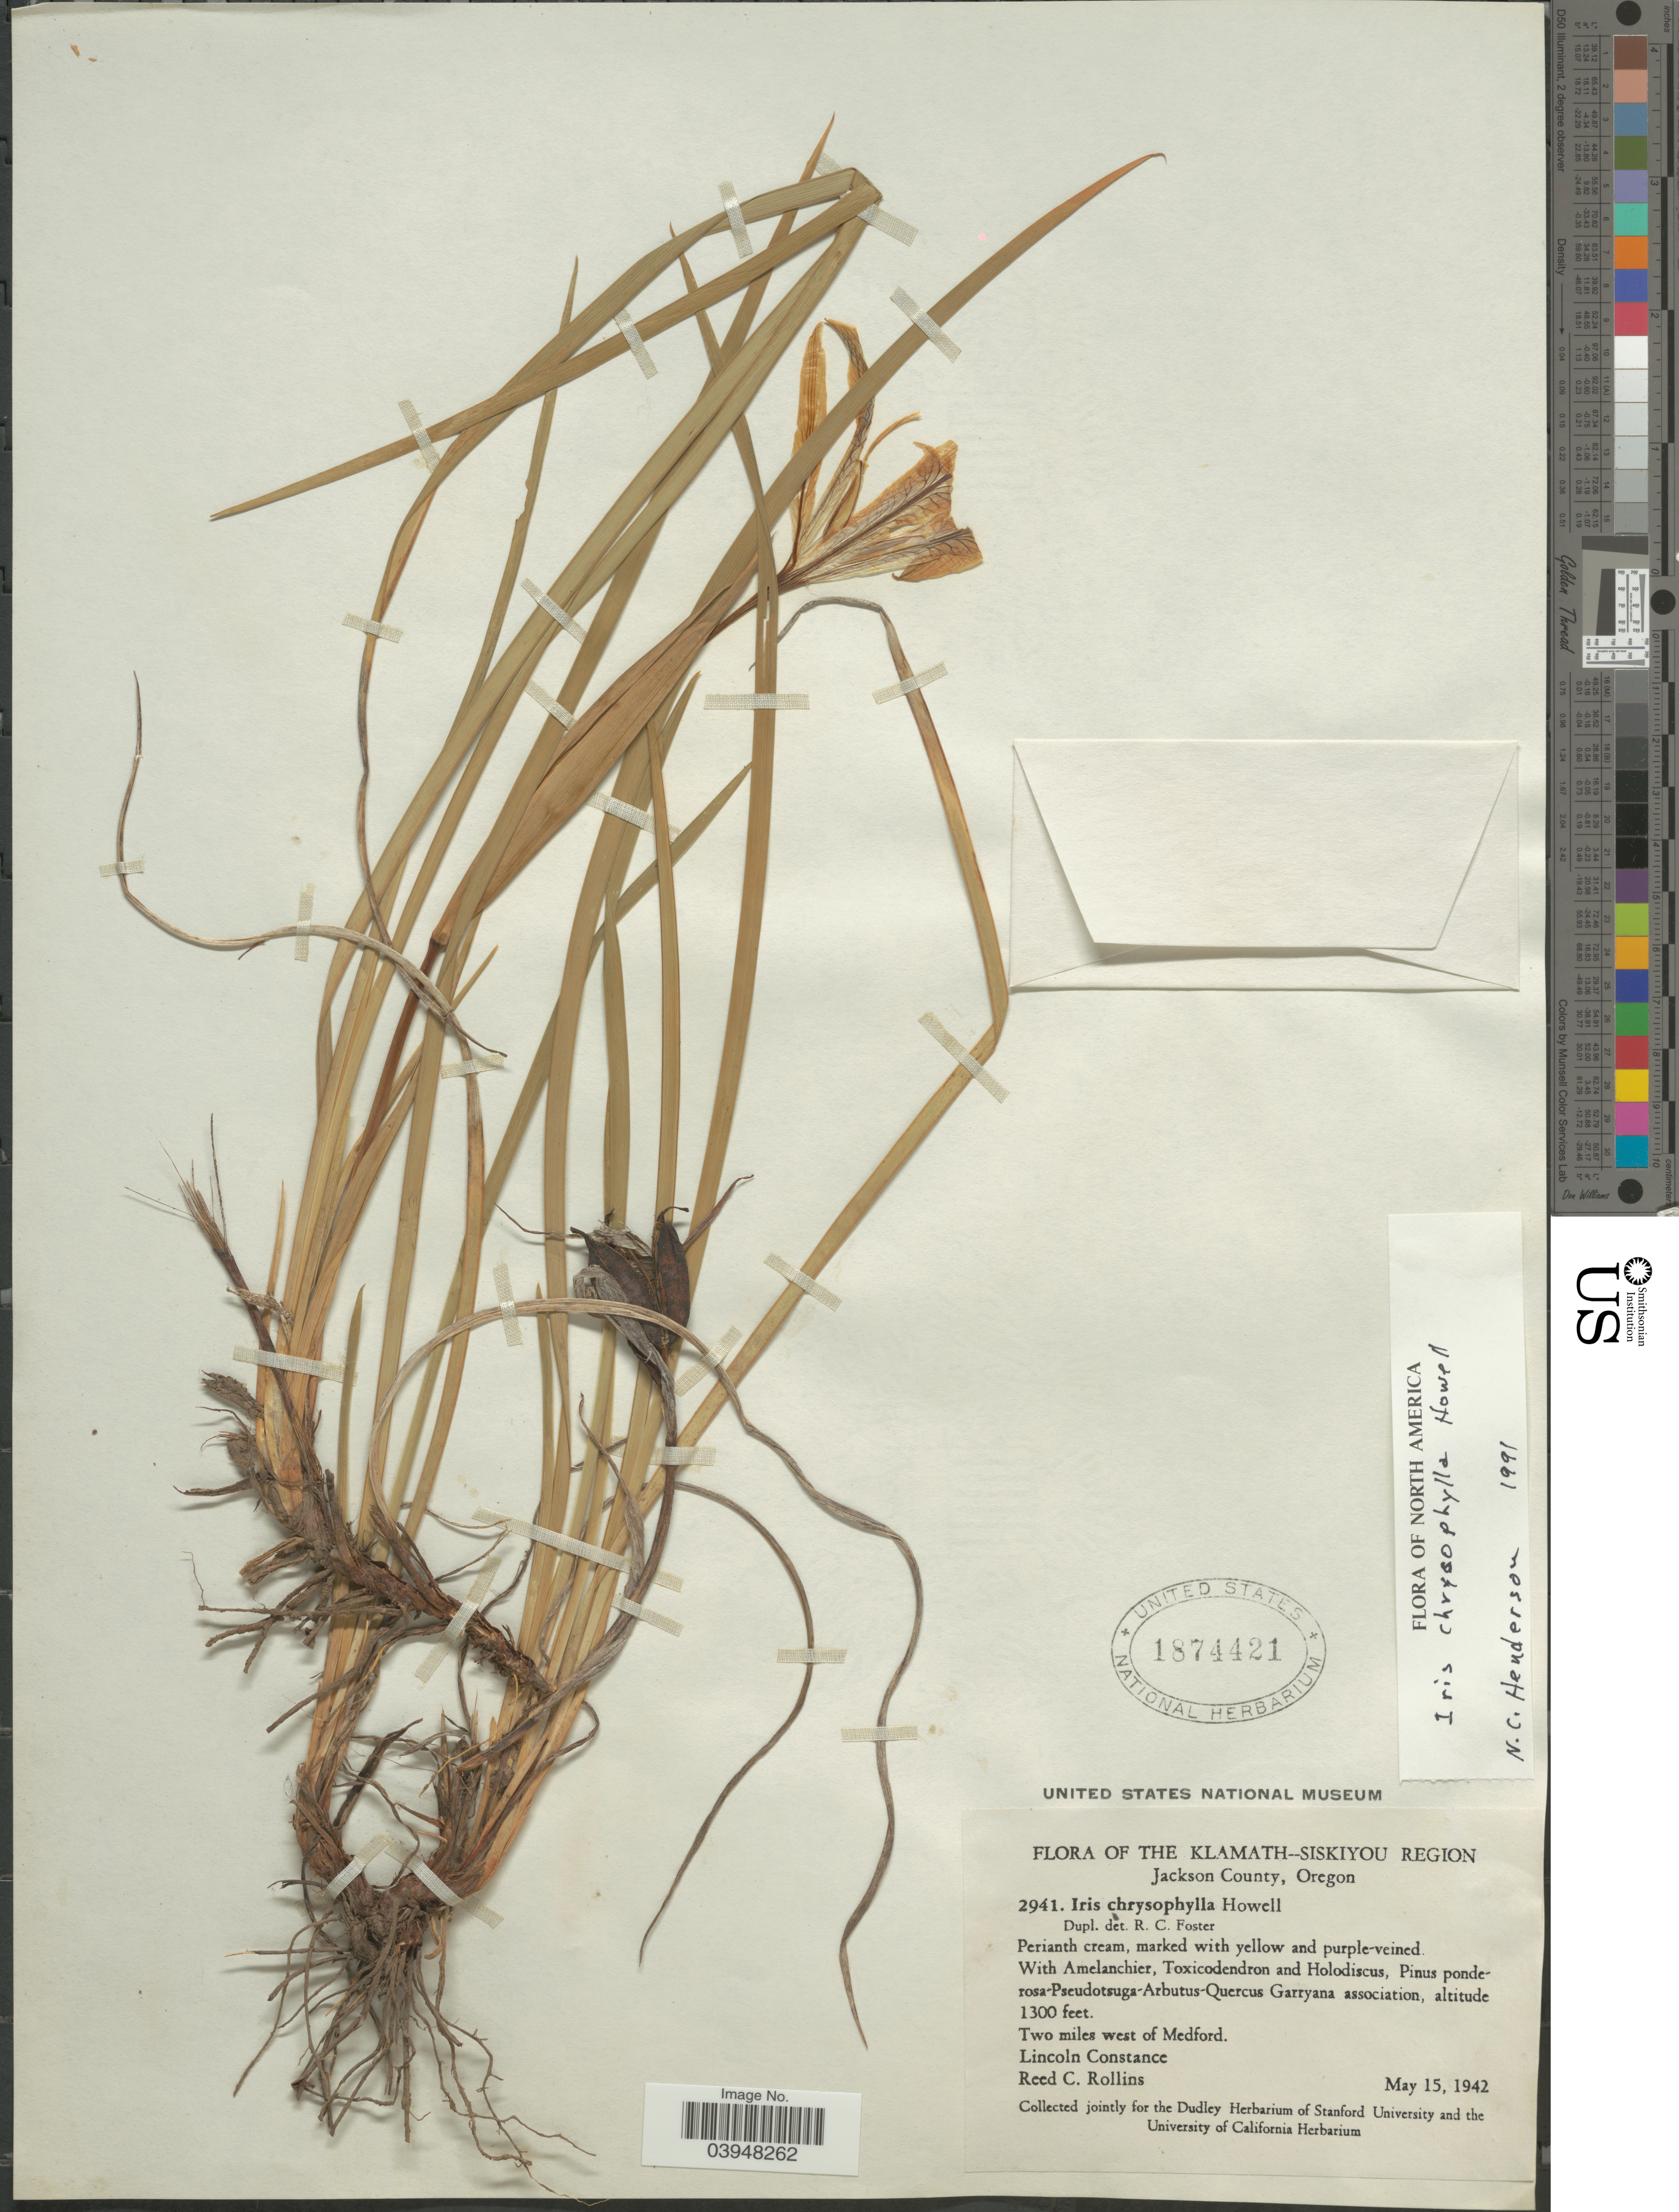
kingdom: Plantae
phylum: Tracheophyta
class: Liliopsida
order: Asparagales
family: Iridaceae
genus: Iris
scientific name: Iris chrysophylla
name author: Howell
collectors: L. Constance & R. C. Rollins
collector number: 2941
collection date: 1942-05-15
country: United States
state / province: Oregon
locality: The Klamath-Siskiyou Region. Jackson County. Two miles west of Medford.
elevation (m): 396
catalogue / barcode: US 1874421